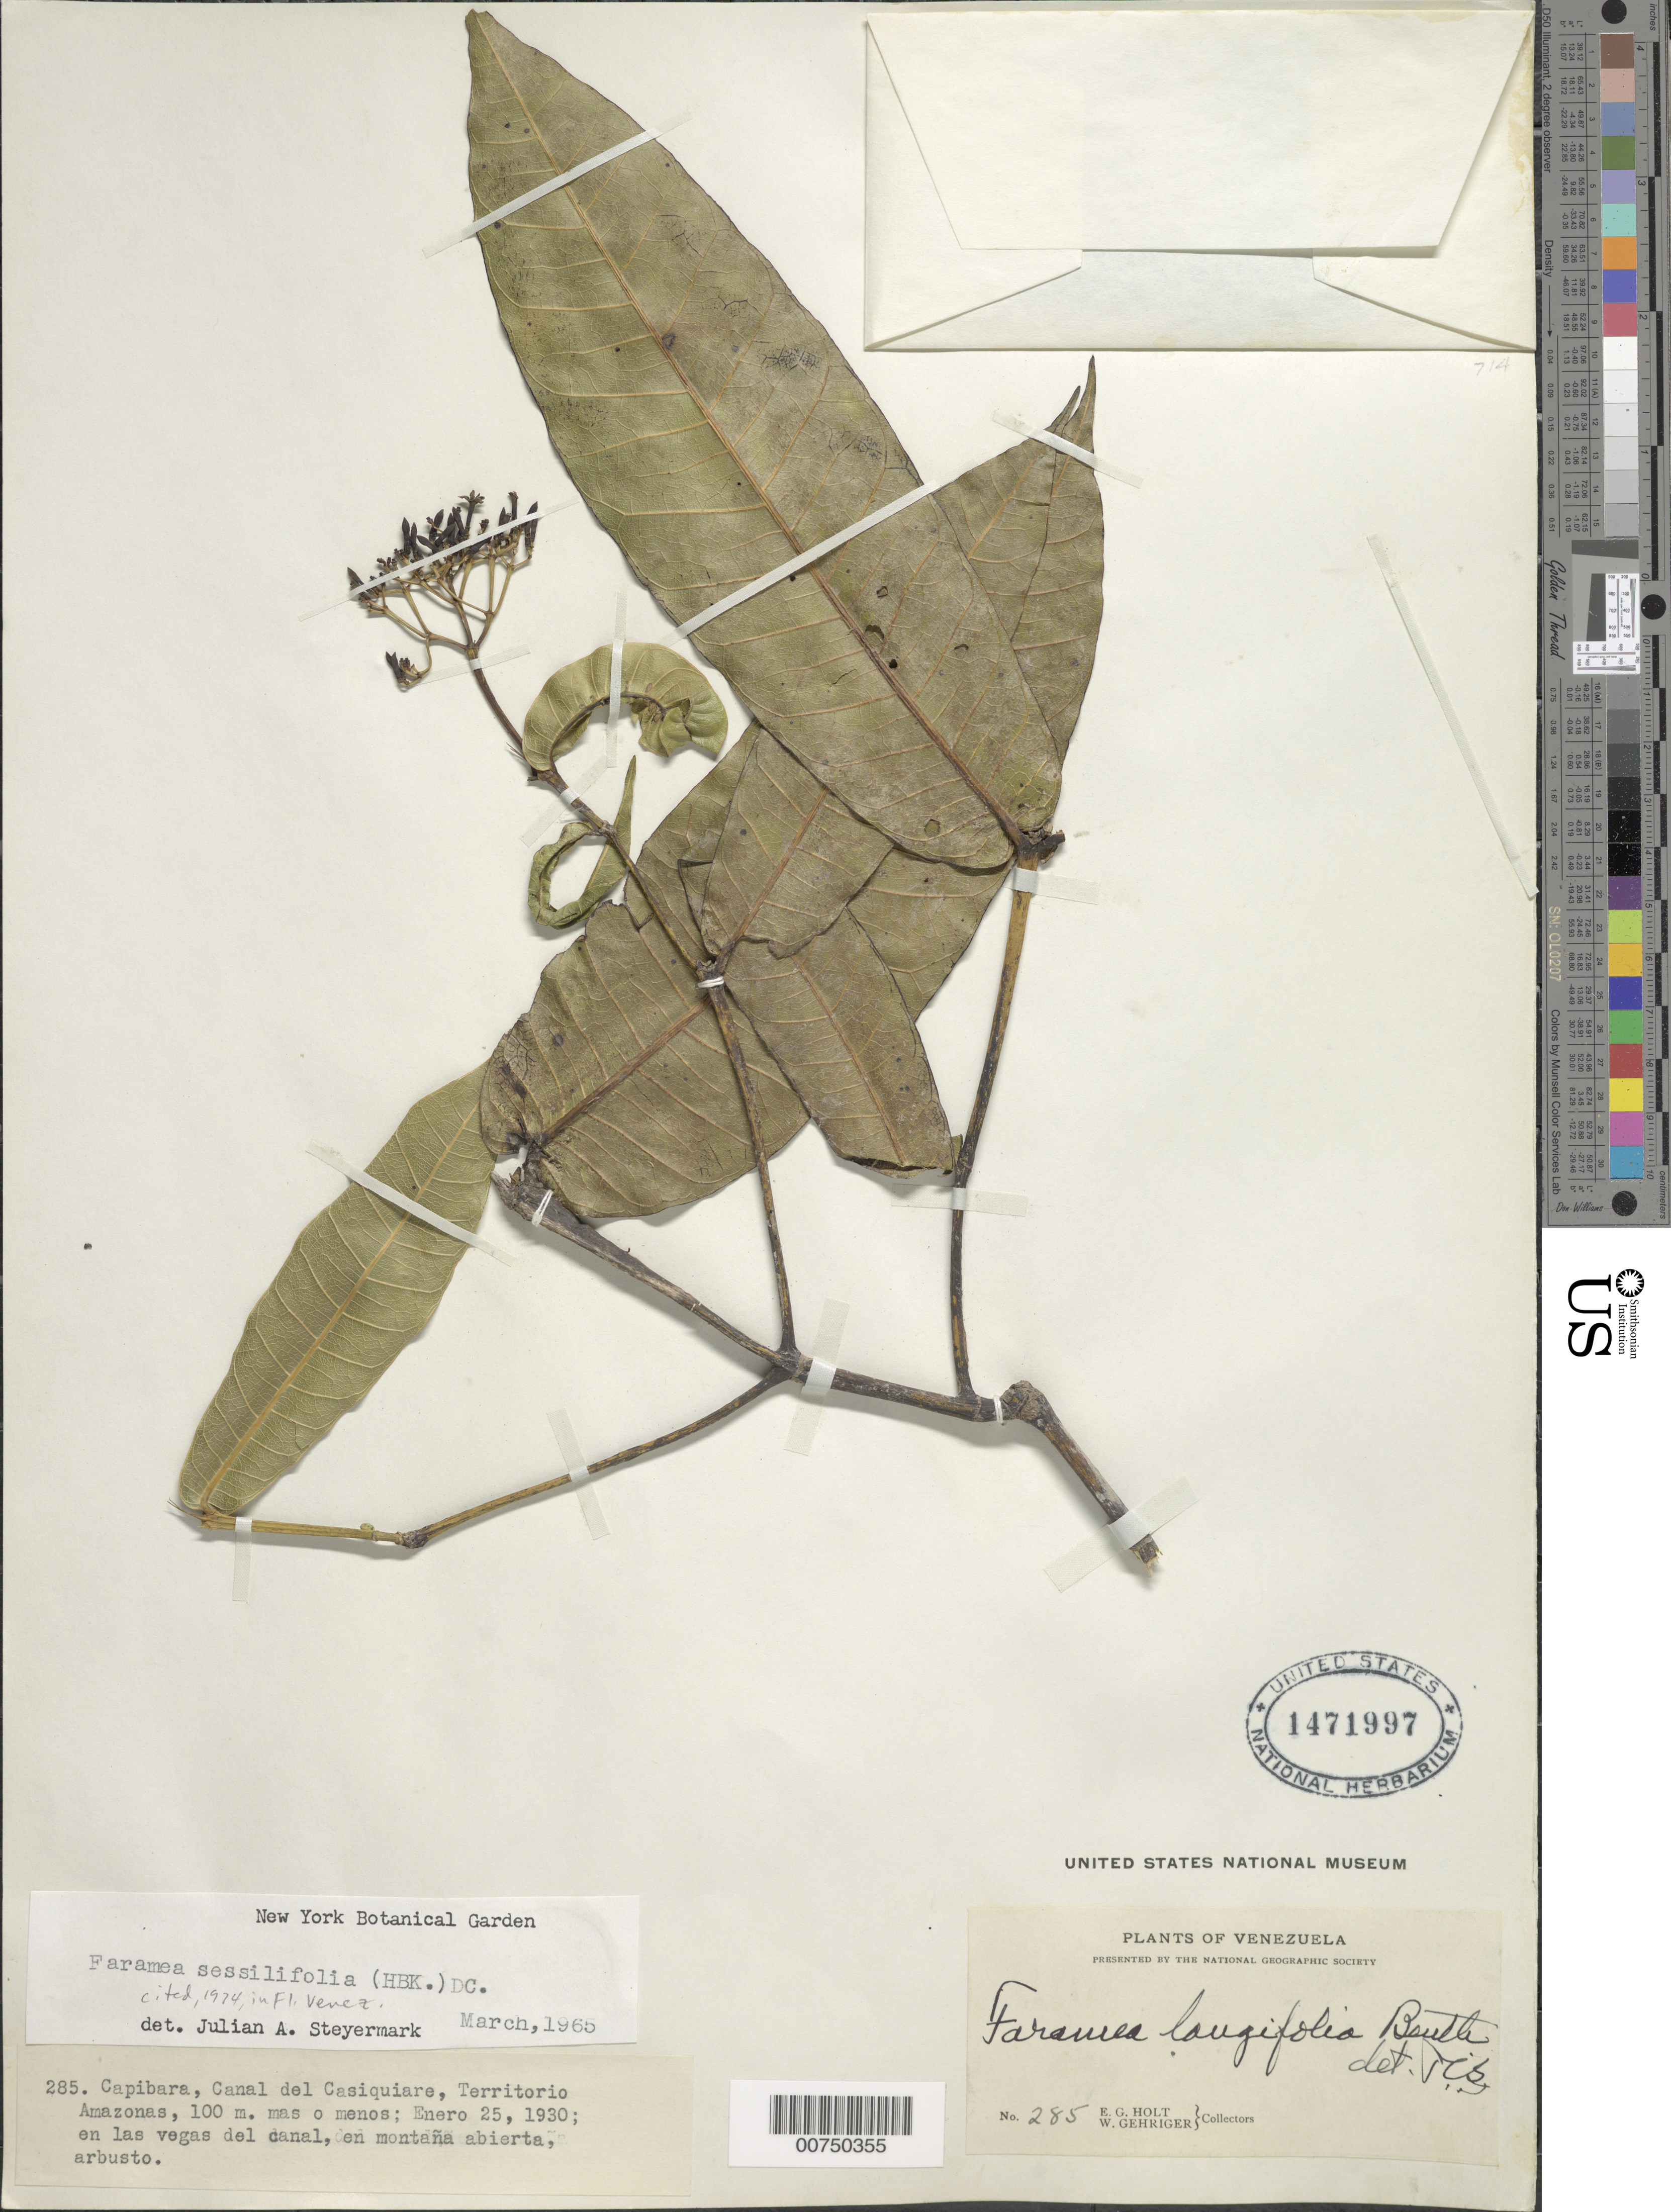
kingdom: Plantae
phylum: Tracheophyta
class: Magnoliopsida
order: Gentianales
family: Rubiaceae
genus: Faramea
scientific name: Faramea sessilifolia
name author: (Kunth) DC.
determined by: Steyermark, Julian A., (VEN)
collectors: E. Holt & W. Gehriger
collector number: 285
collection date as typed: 25-Jan-30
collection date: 1930-01-25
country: Venezuela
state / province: Amazonas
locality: Capibara, Canal del Casiquiare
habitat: Las vegas del canal, en montana abierta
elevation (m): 100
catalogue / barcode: US 1471997